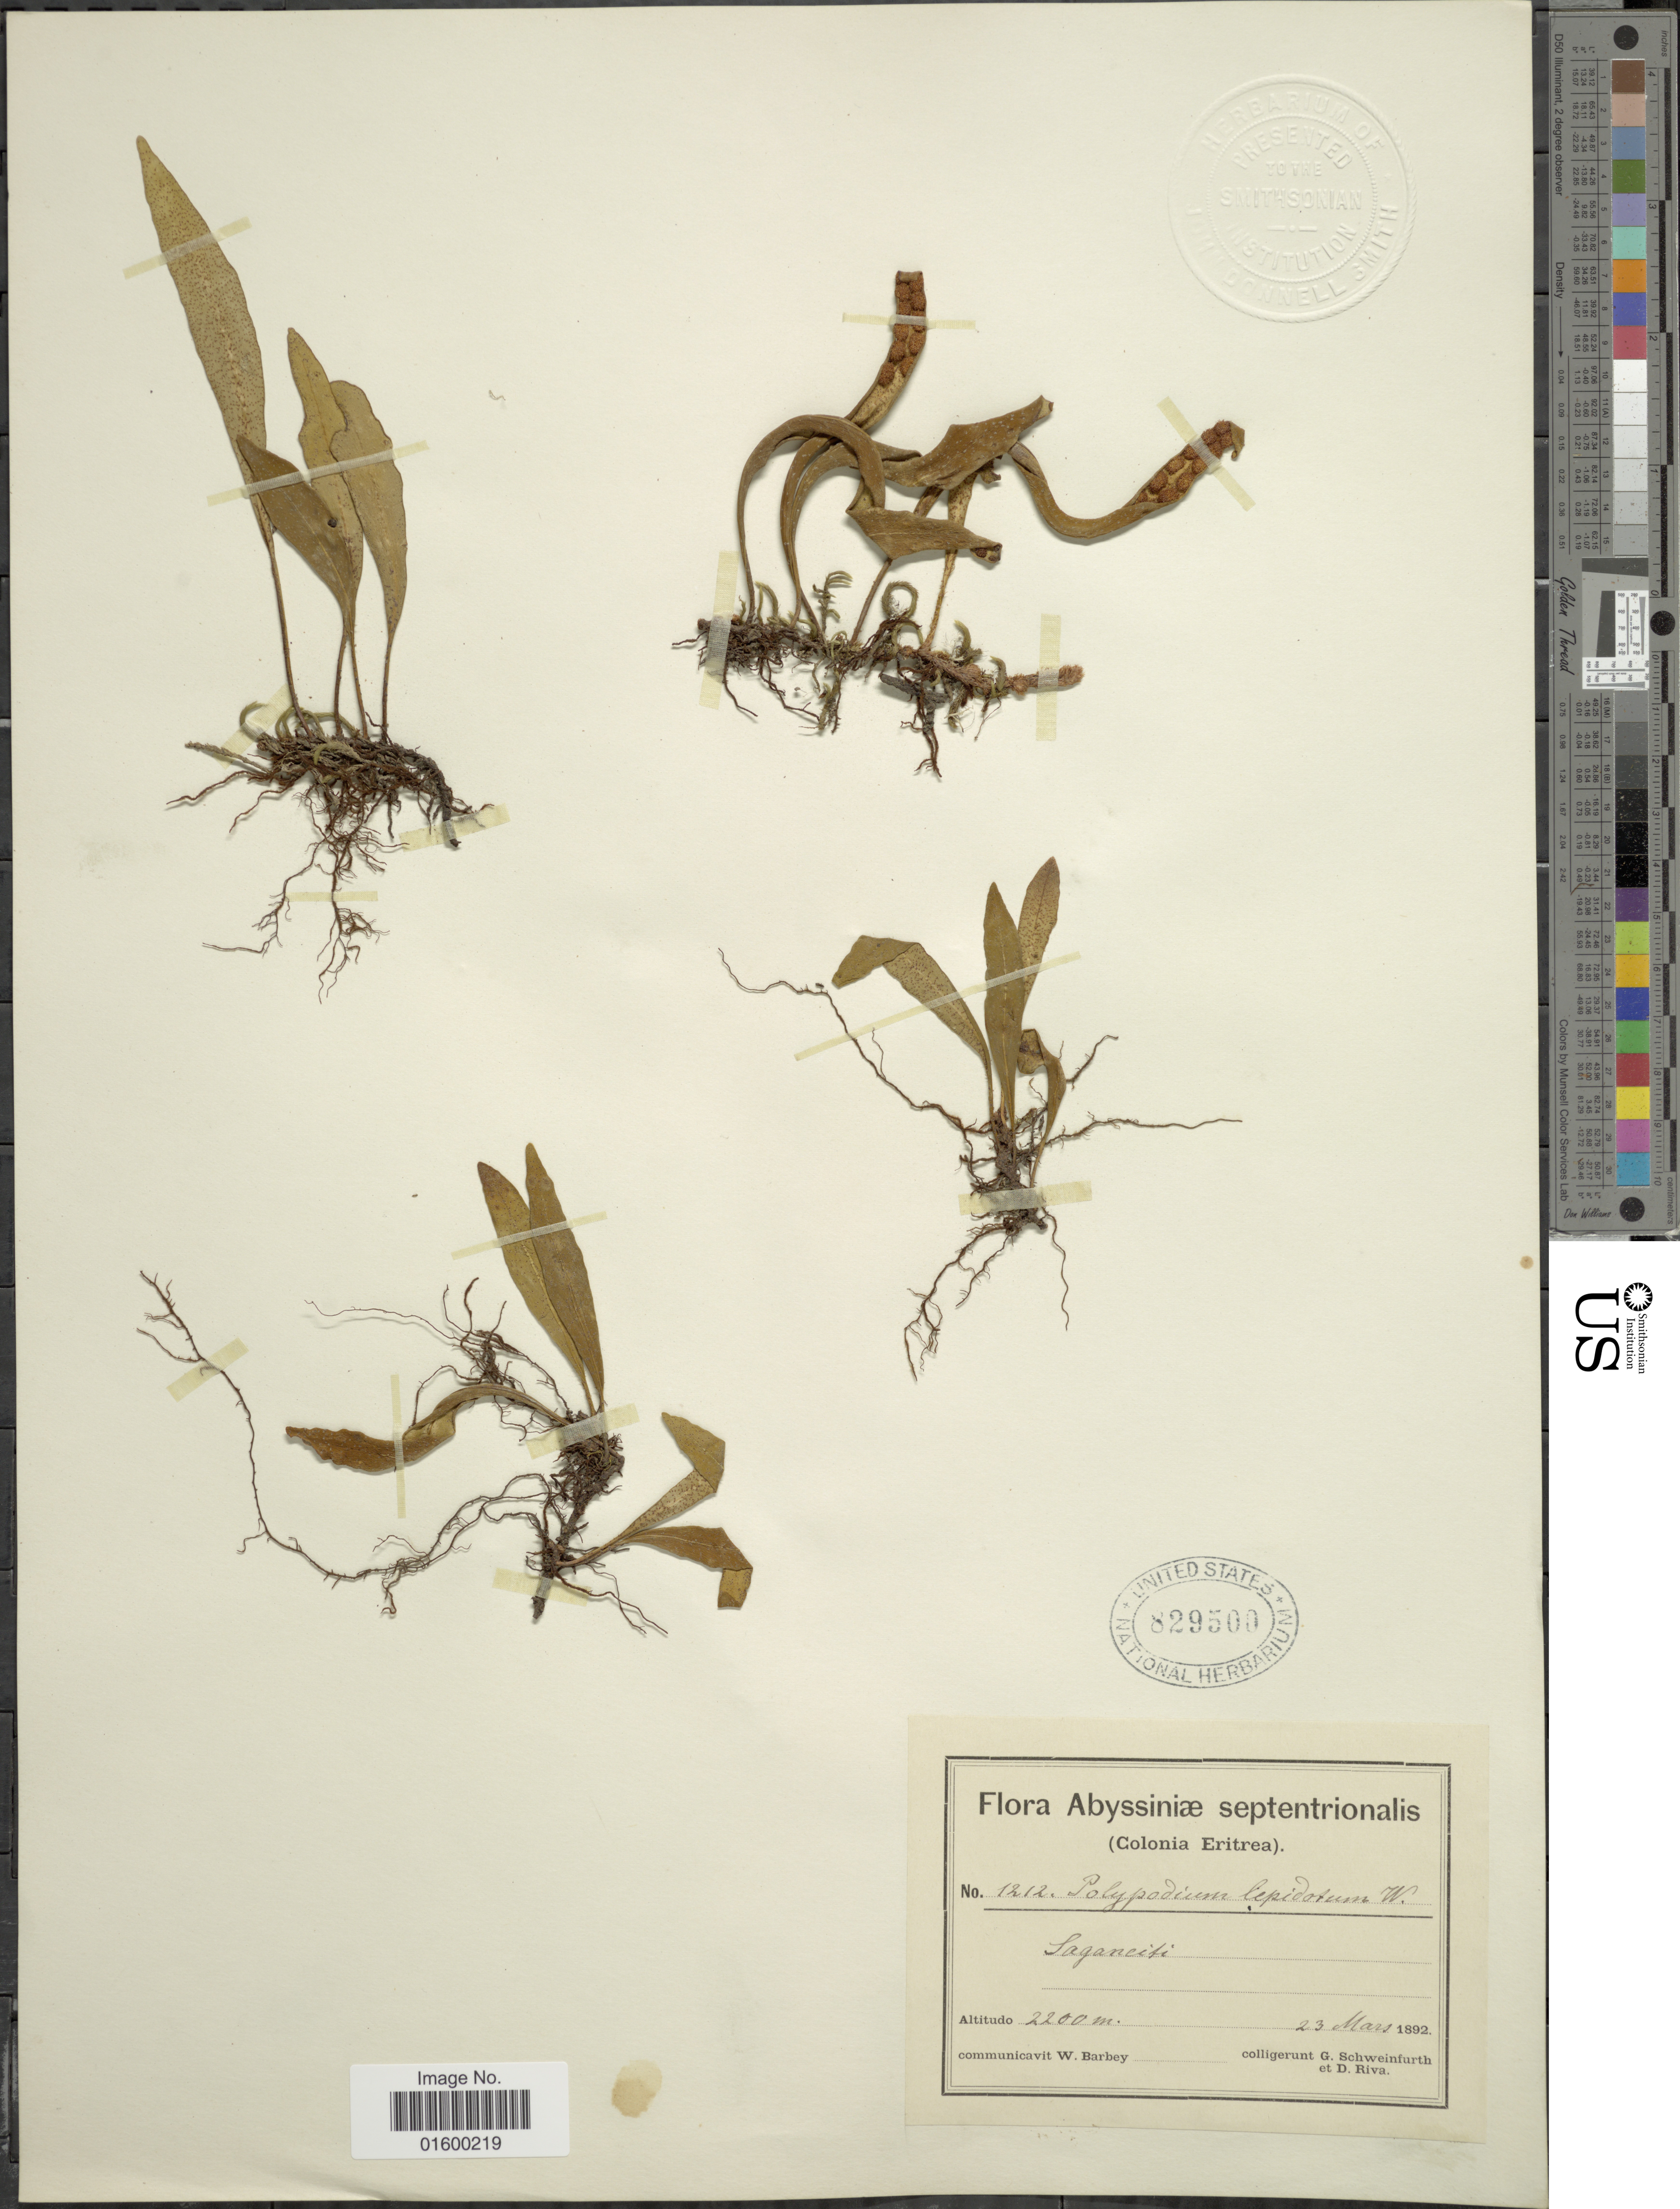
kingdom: Plantae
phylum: Tracheophyta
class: Polypodiopsida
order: Polypodiales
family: Polypodiaceae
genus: Pleopeltis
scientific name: Pleopeltis macrocarpa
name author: (Bory ex Willd.) Kaulf.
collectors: G. A. Schweinfurth (herbarium) & D. Riva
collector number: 1212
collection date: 1892-03-23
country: Eritrea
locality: Abyssiniae septentrionalis, Colonia Eritrea, Laganeiti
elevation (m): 2200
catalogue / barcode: US 829500